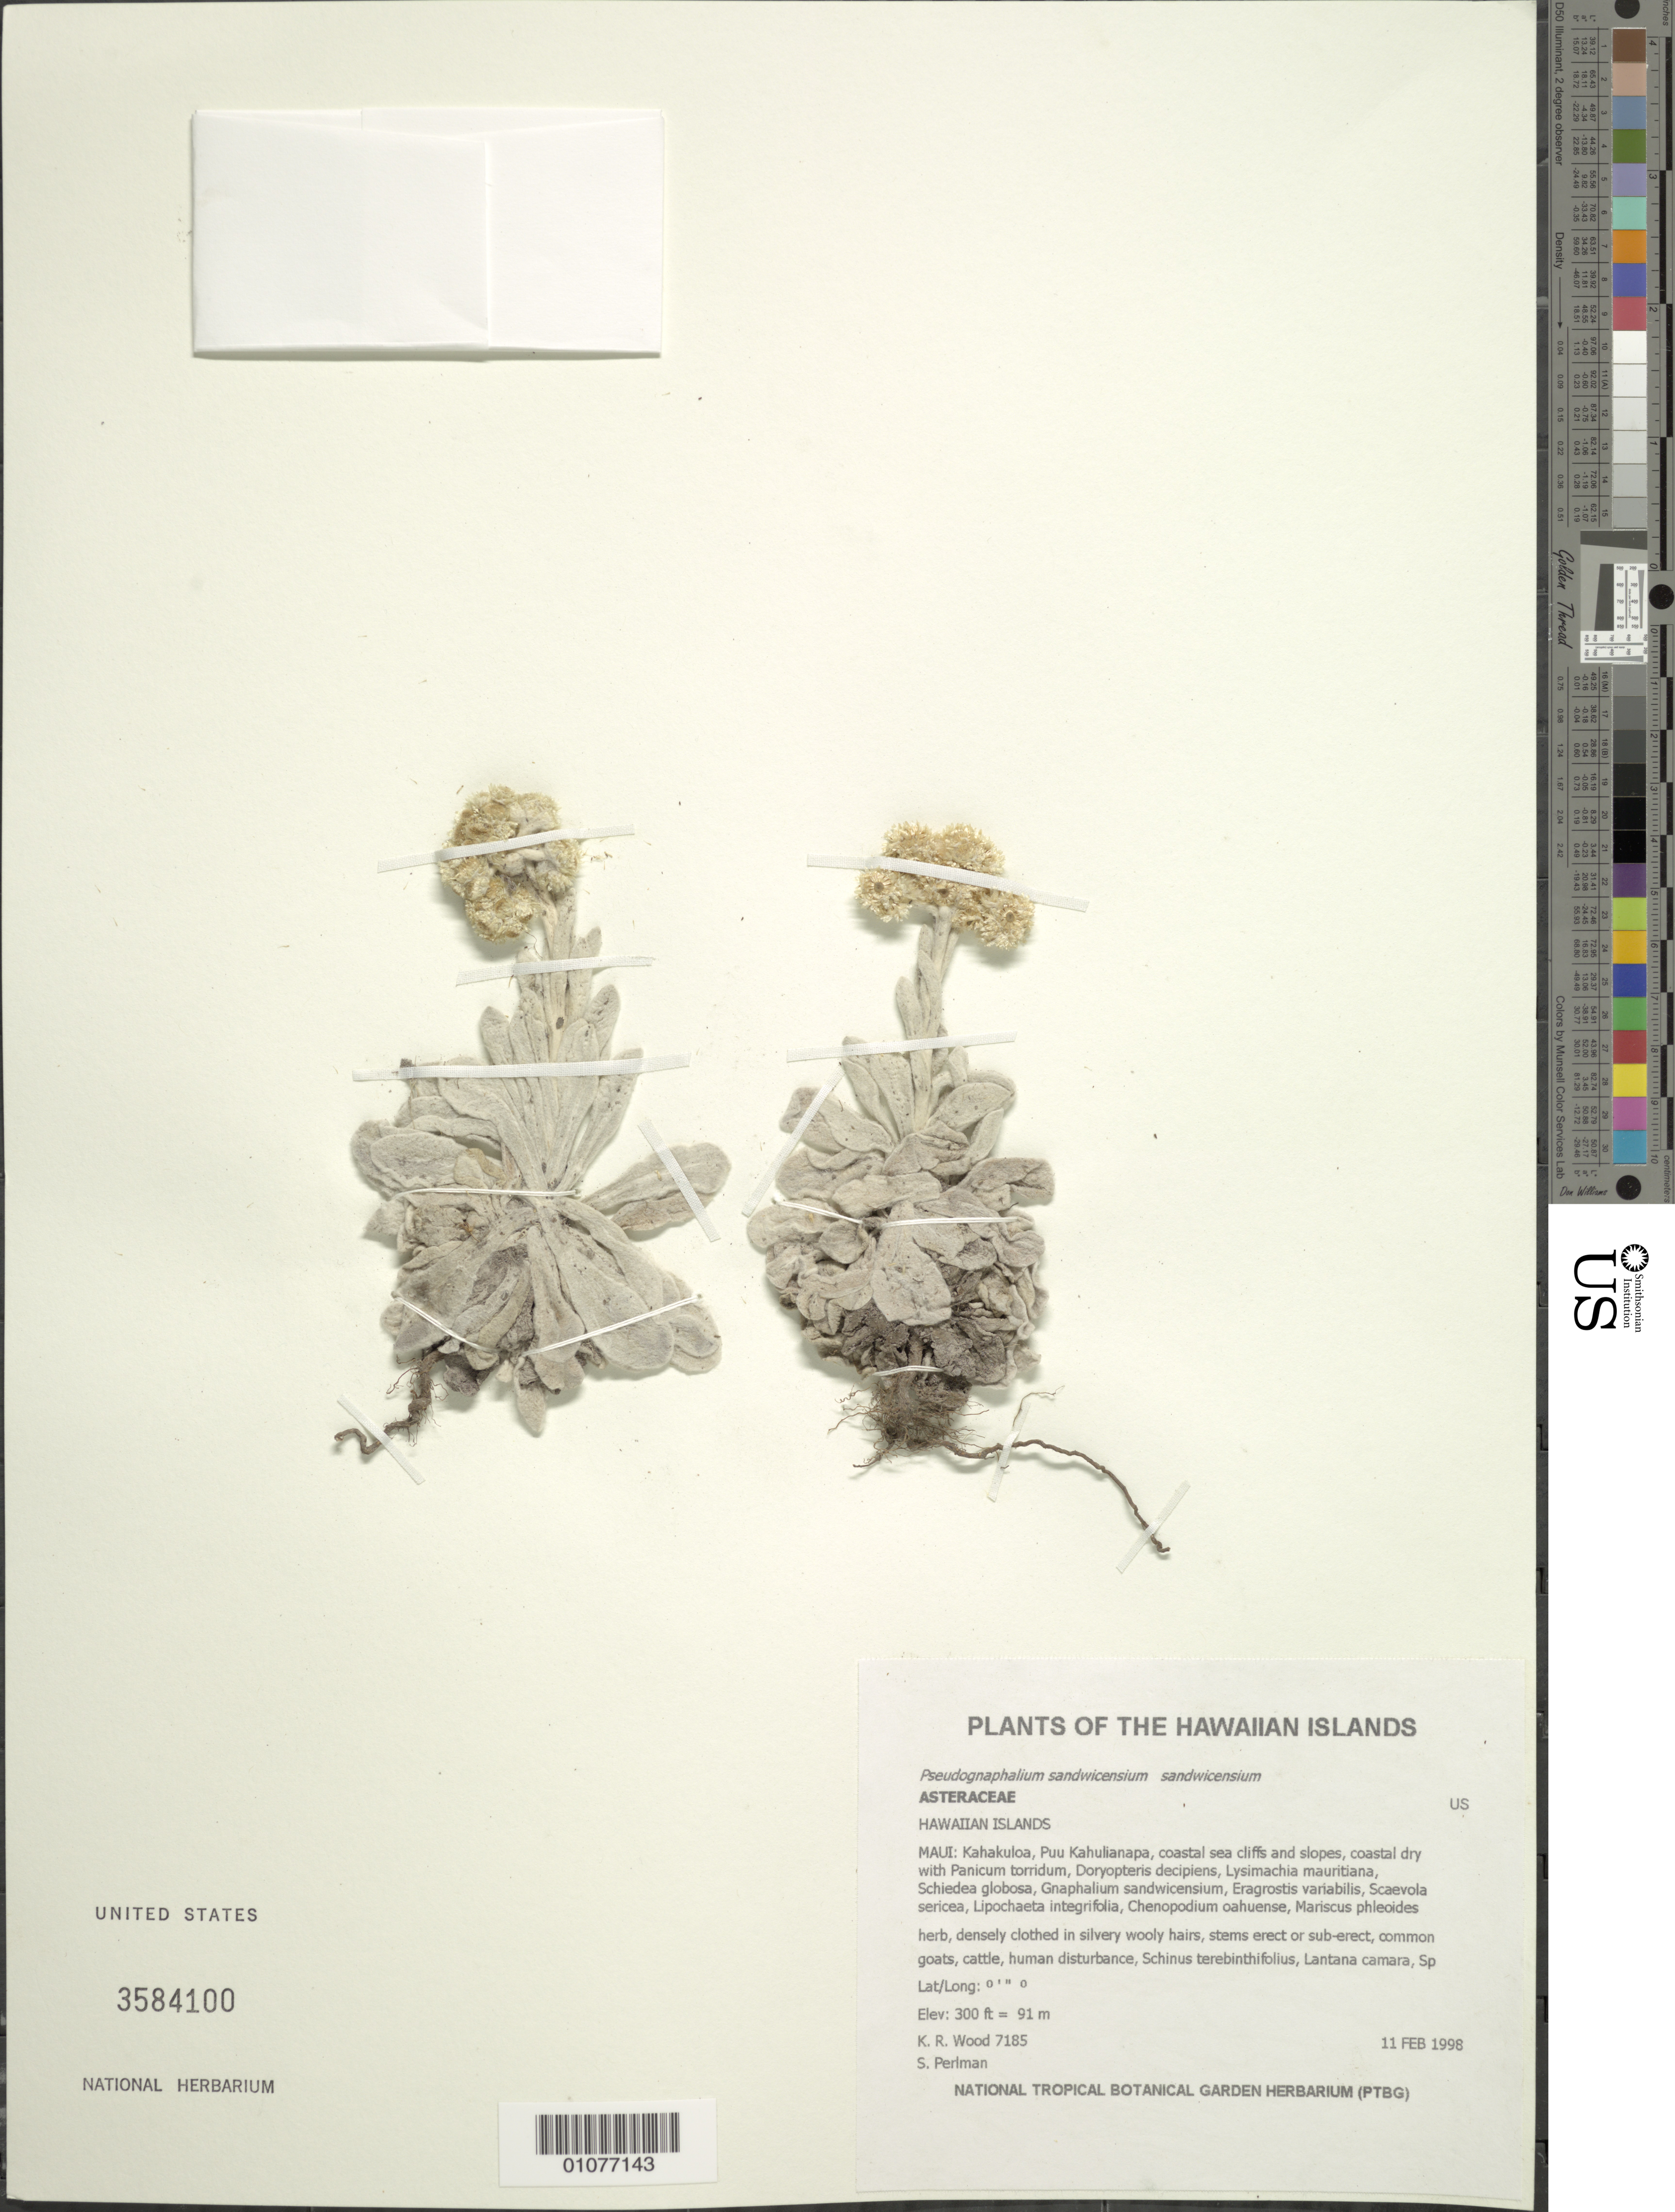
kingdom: Plantae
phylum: Tracheophyta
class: Magnoliopsida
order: Asterales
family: Asteraceae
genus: Pseudognaphalium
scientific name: Pseudognaphalium sandwicensium var. sandwicensium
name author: (Gaudich.) Anderb.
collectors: K. R. Wood & S. P. Perlman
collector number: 7185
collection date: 1998-02-11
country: United States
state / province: Hawaii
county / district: Maui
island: Maui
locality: Kahakuloa, Puu Kahulianapaa, coastal sea cliffs and slopes, coastal dry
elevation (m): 91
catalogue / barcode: US 3584100